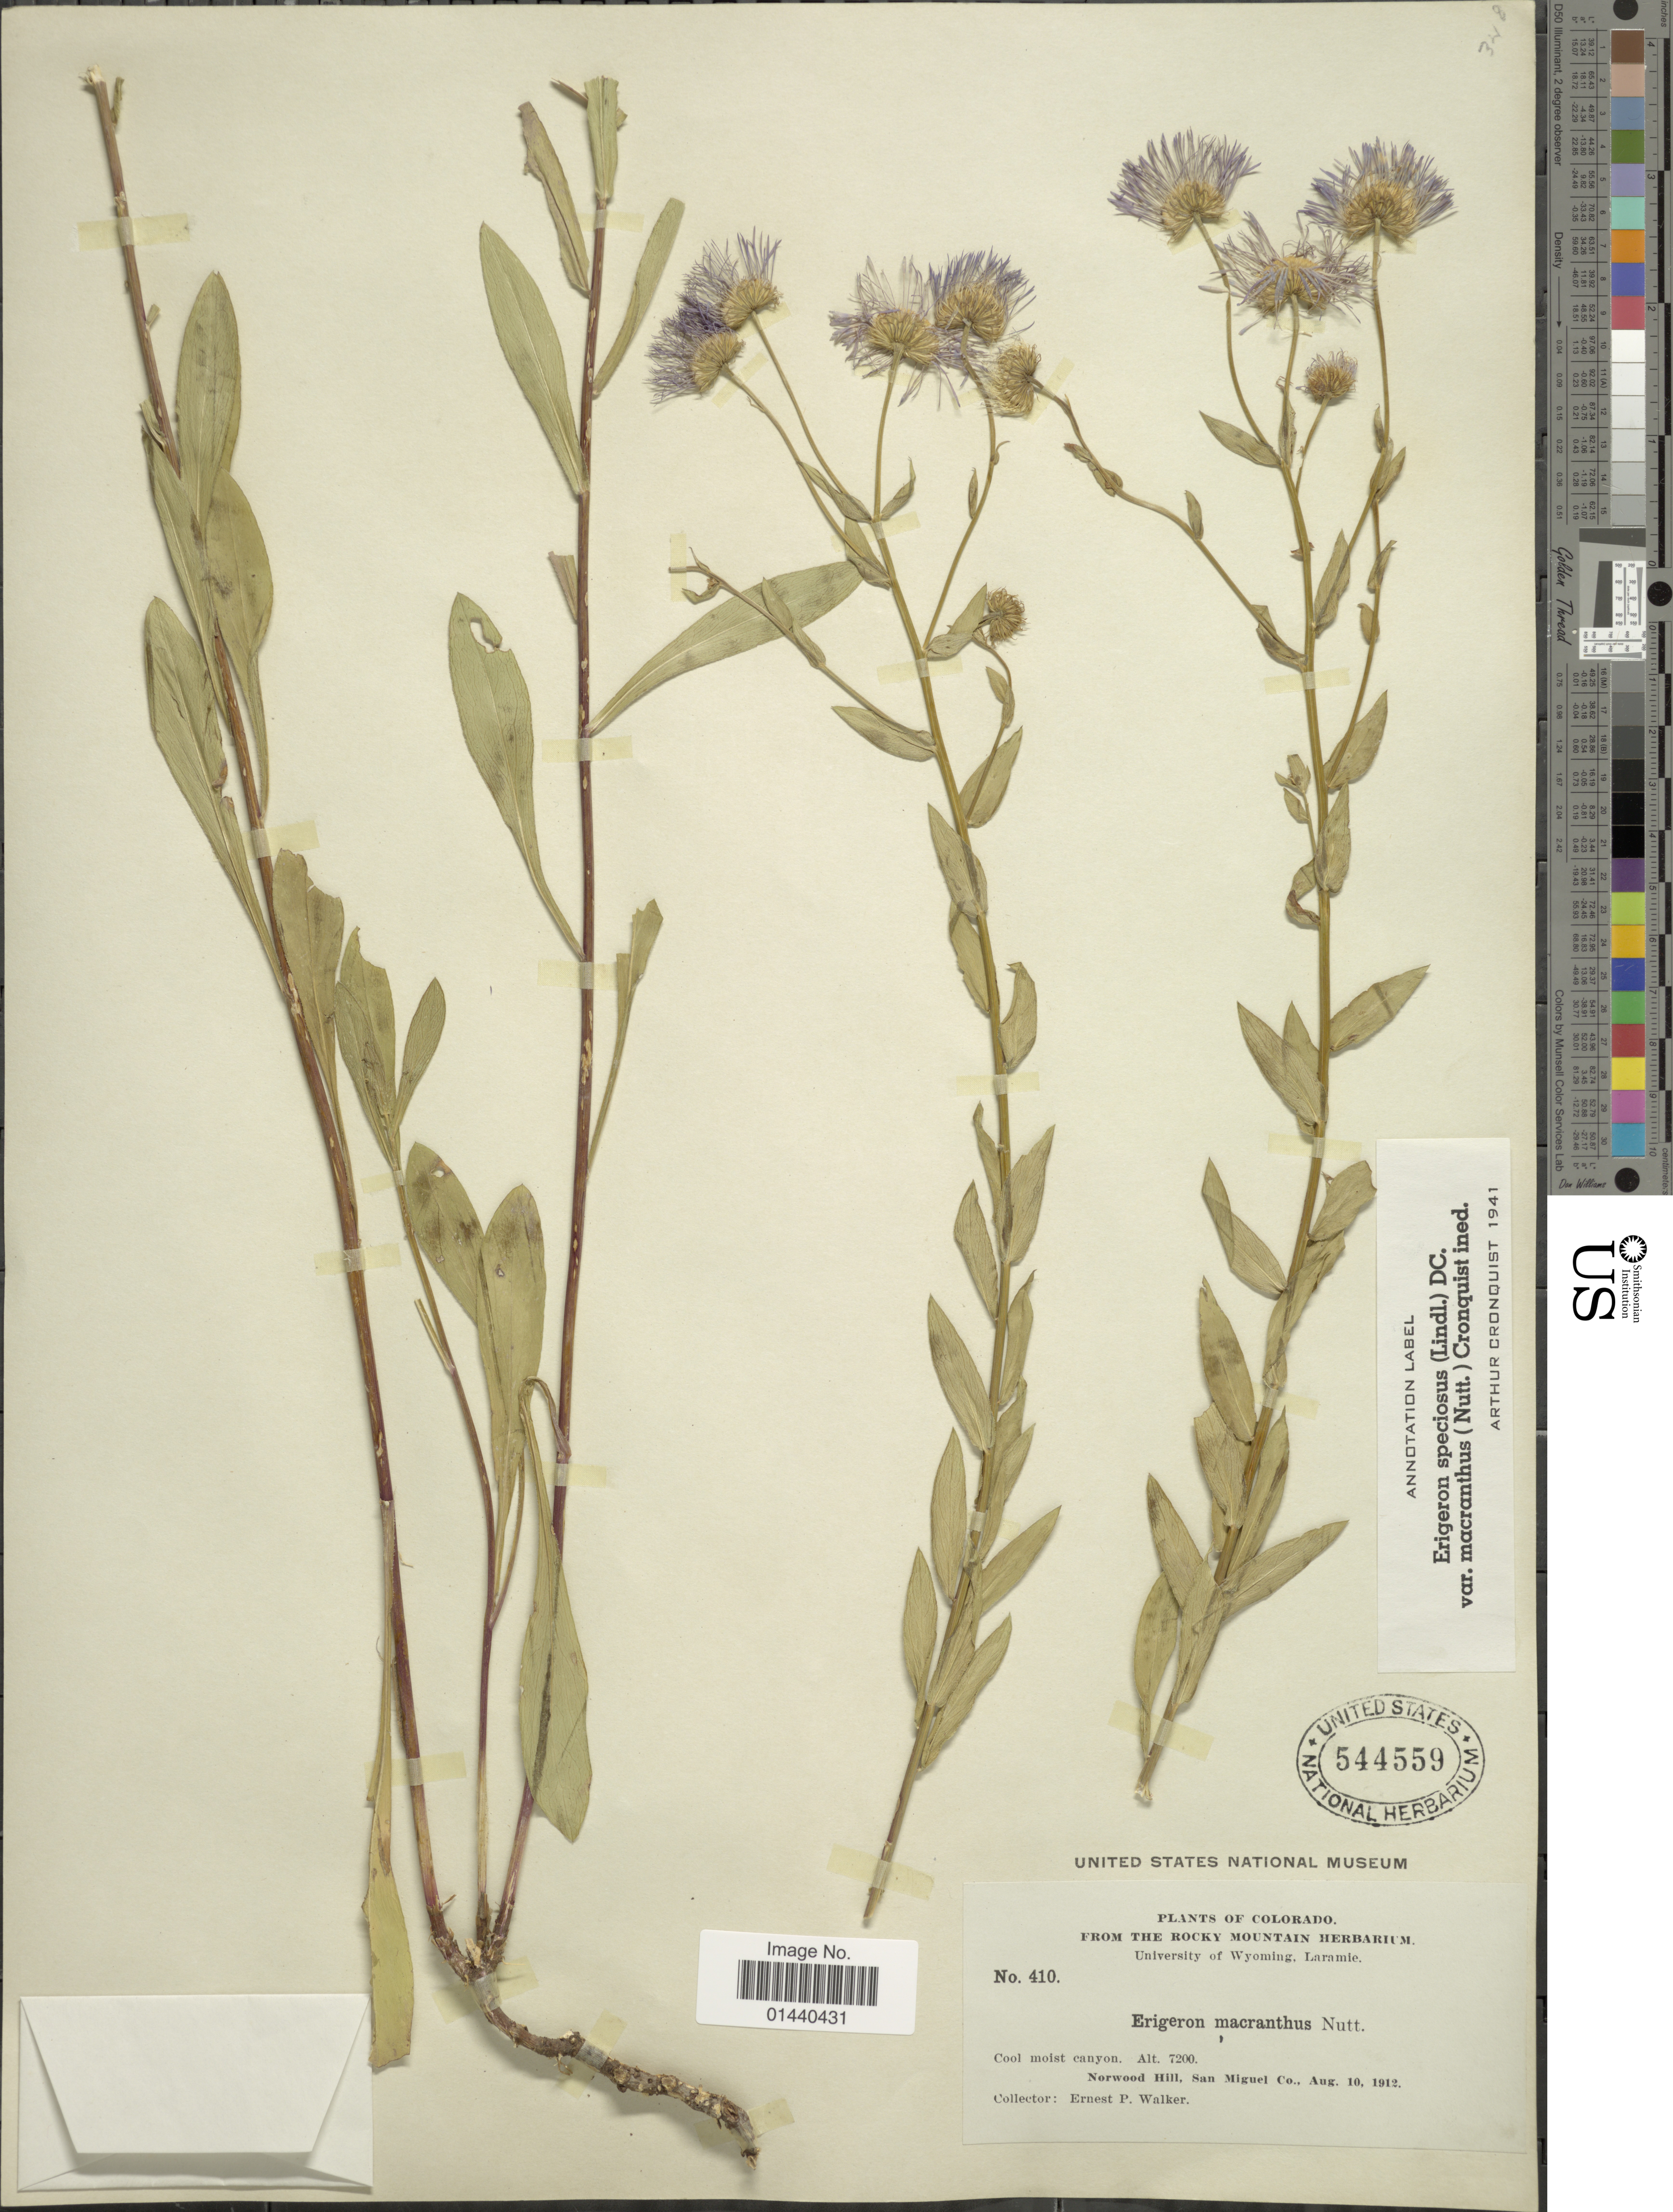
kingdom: Plantae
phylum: Tracheophyta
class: Magnoliopsida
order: Asterales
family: Asteraceae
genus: Erigeron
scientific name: Erigeron speciosus var. macranthus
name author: (Nutt.) Cronq.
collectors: E. P. Walker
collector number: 410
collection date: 1912-08-10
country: United States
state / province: Colorado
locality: Norwood Hill, San Miguel Co.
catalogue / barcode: US 544559